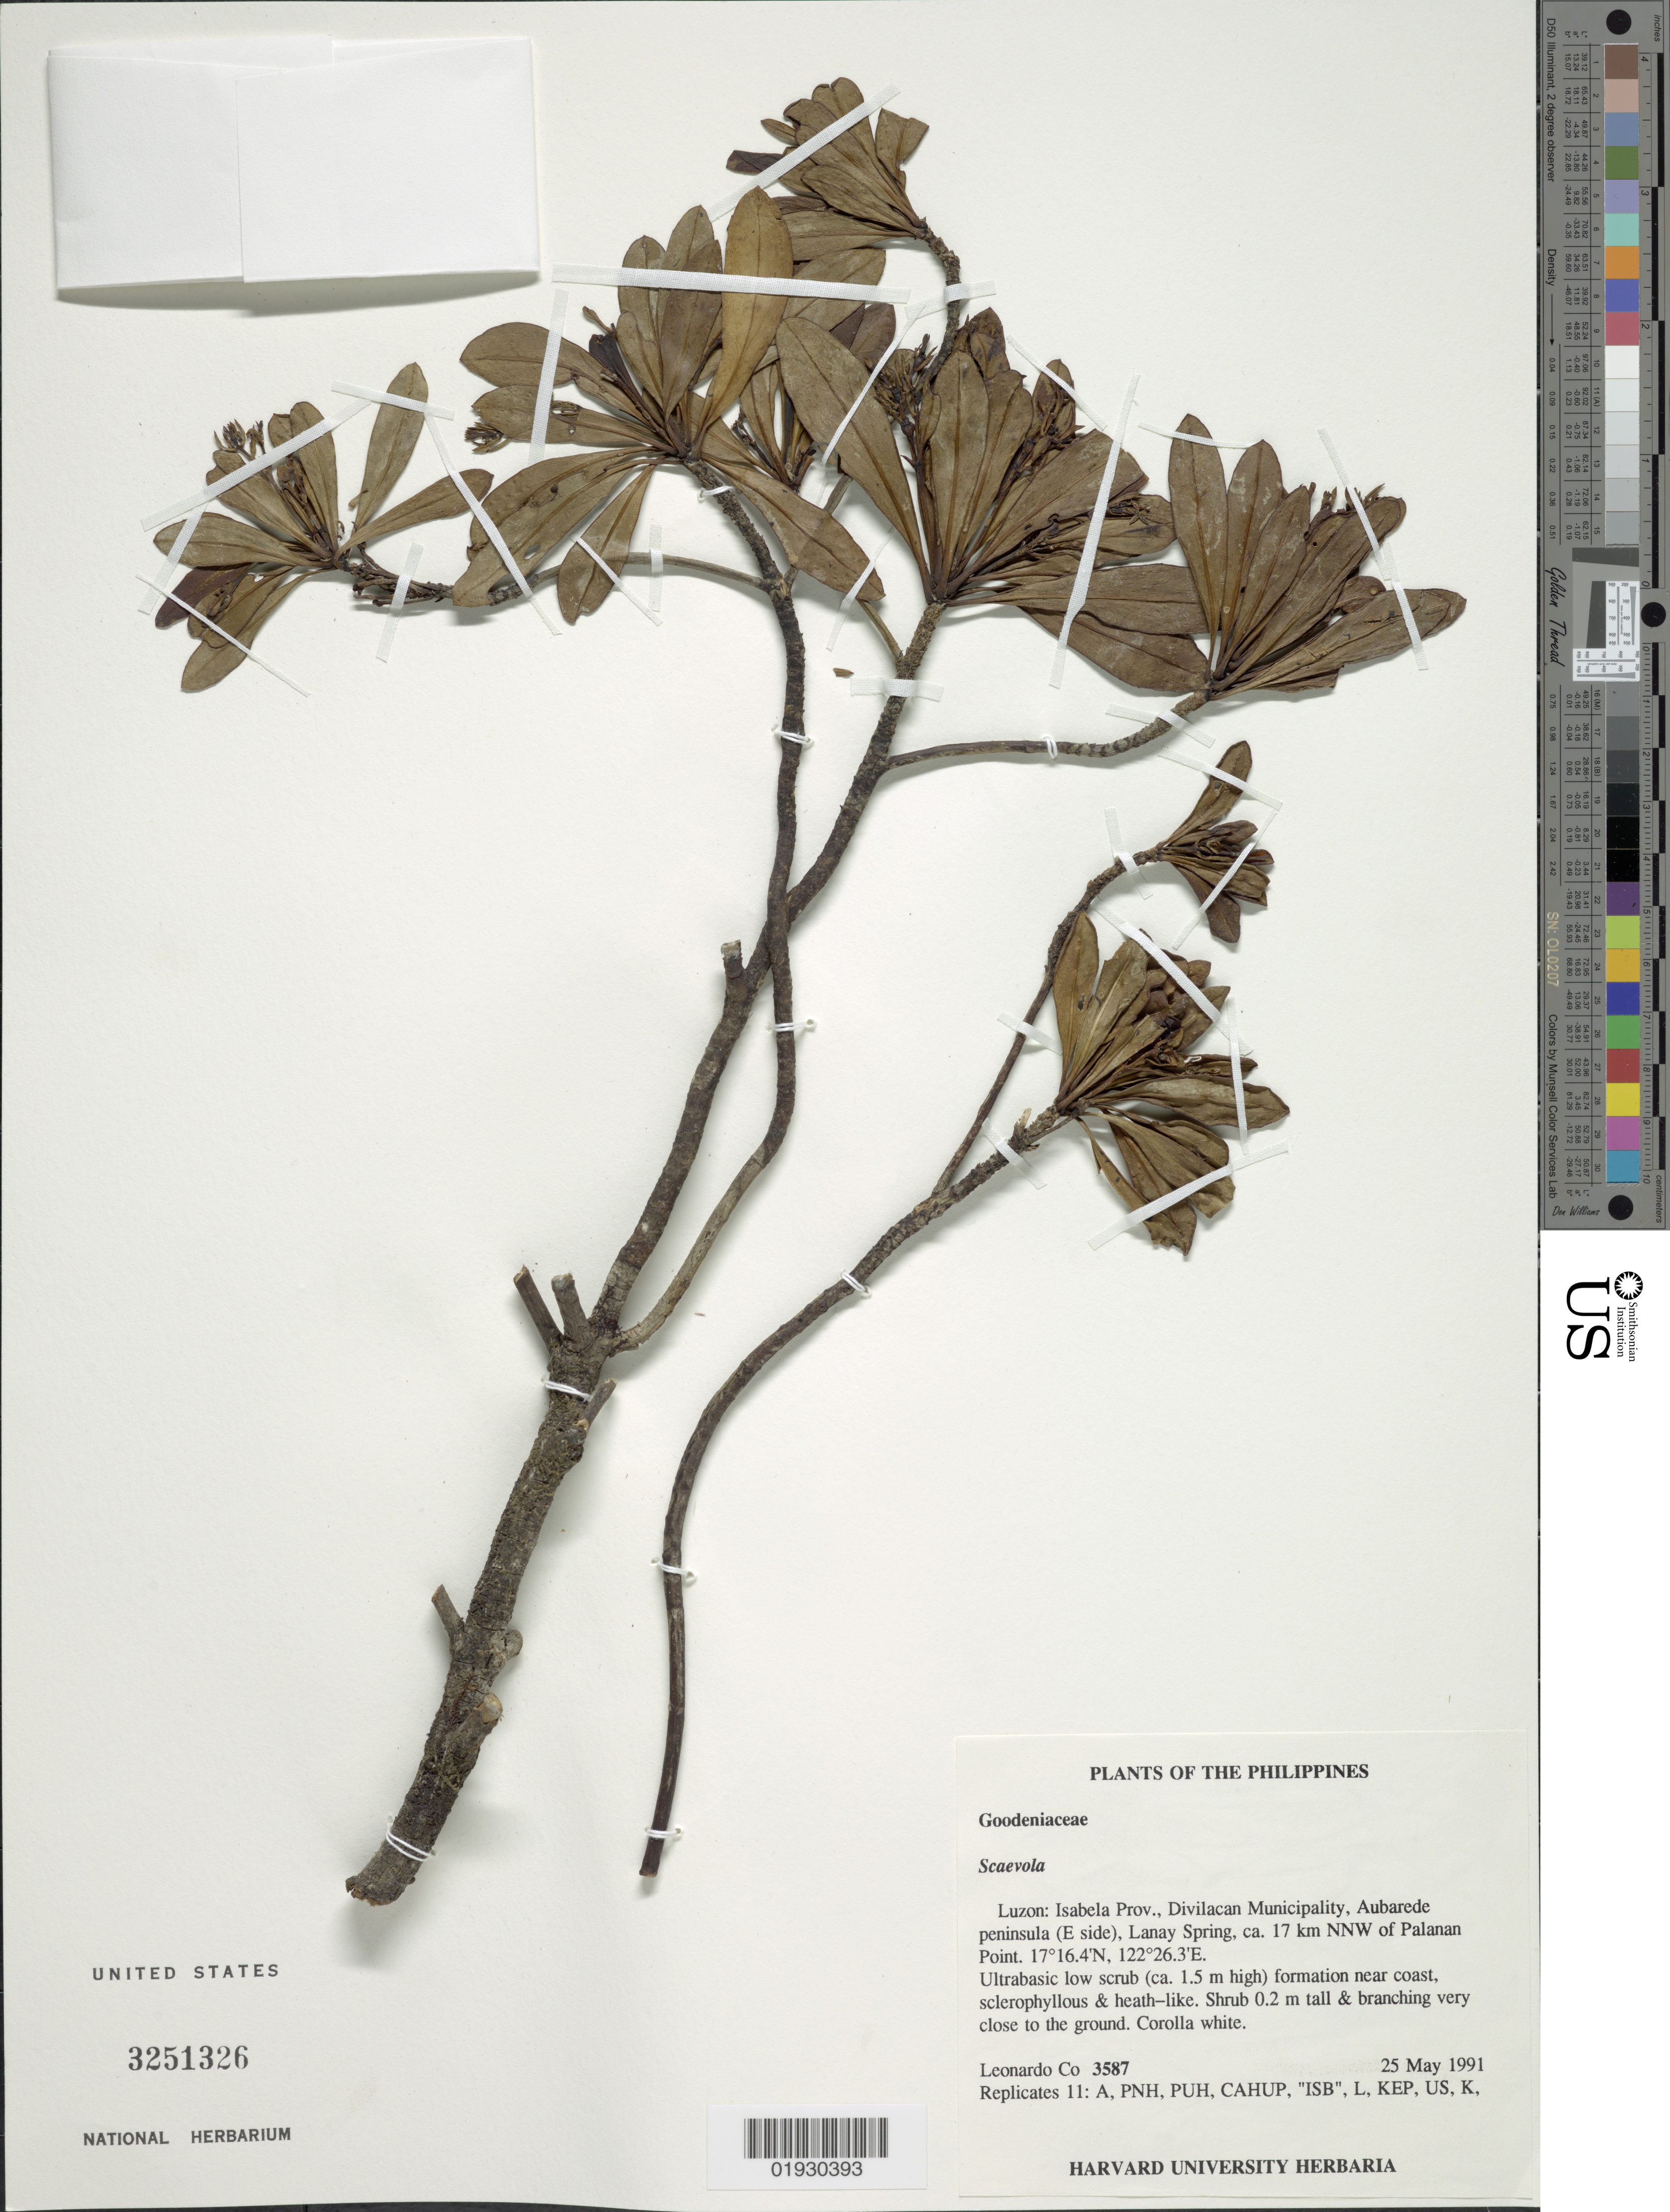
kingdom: Plantae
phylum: Tracheophyta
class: Magnoliopsida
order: Asterales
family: Goodeniaceae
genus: Scaevola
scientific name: Scaevola sp.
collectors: L. Co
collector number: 3587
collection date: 1991-05-25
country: Philippines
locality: Luzon: Isabela Prov., Divilacan Municipality, Aubarede peninsula (E side), Lanay Spring, ca. 17 km NNW of Palanan Point.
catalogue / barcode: US 3251326